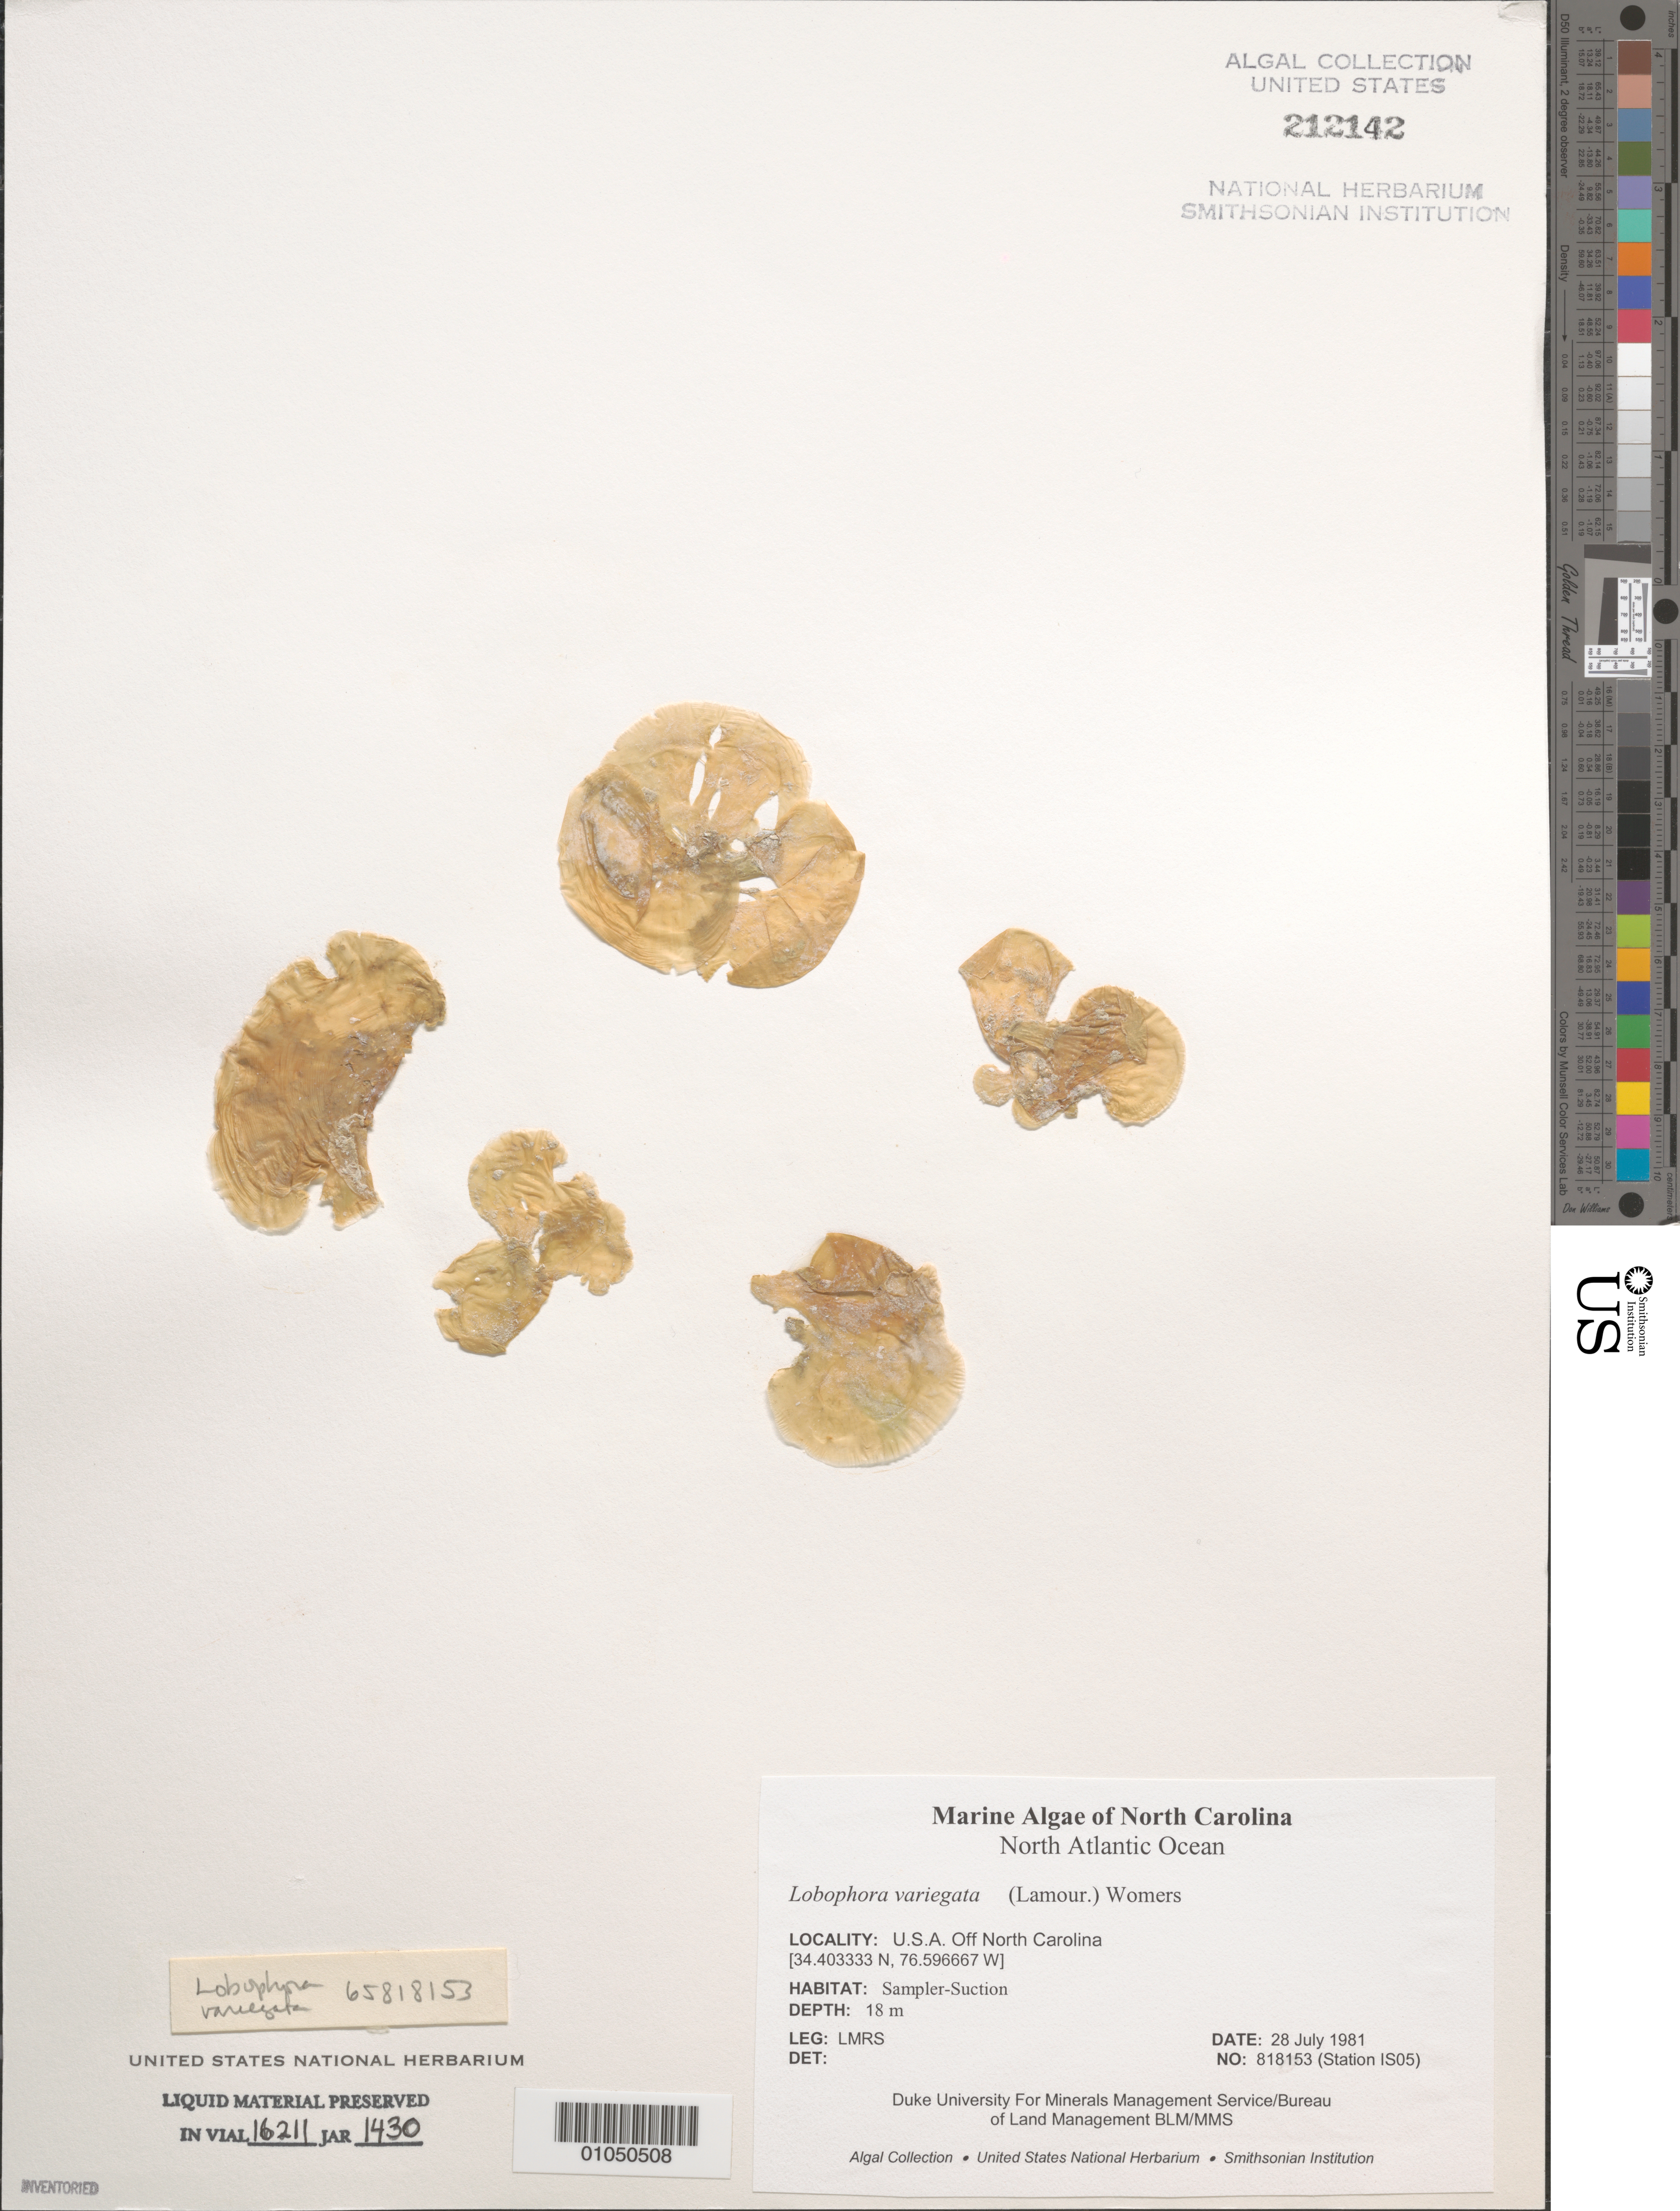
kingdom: Chromista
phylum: Ochrophyta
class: Phaeophyceae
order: Dictyotales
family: Dictyotaceae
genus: Lobophora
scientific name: Lobophora variegata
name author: (J.V.Lamouroux) Womersley & E.C. Oliveira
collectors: LMRS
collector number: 818153 (Station IS05)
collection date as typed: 28 Jul 1981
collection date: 1981-07-28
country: United States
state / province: North Carolina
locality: North Atlantic Ocean off North Carolina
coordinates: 34.403333 N, 76.596667 W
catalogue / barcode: US 212142